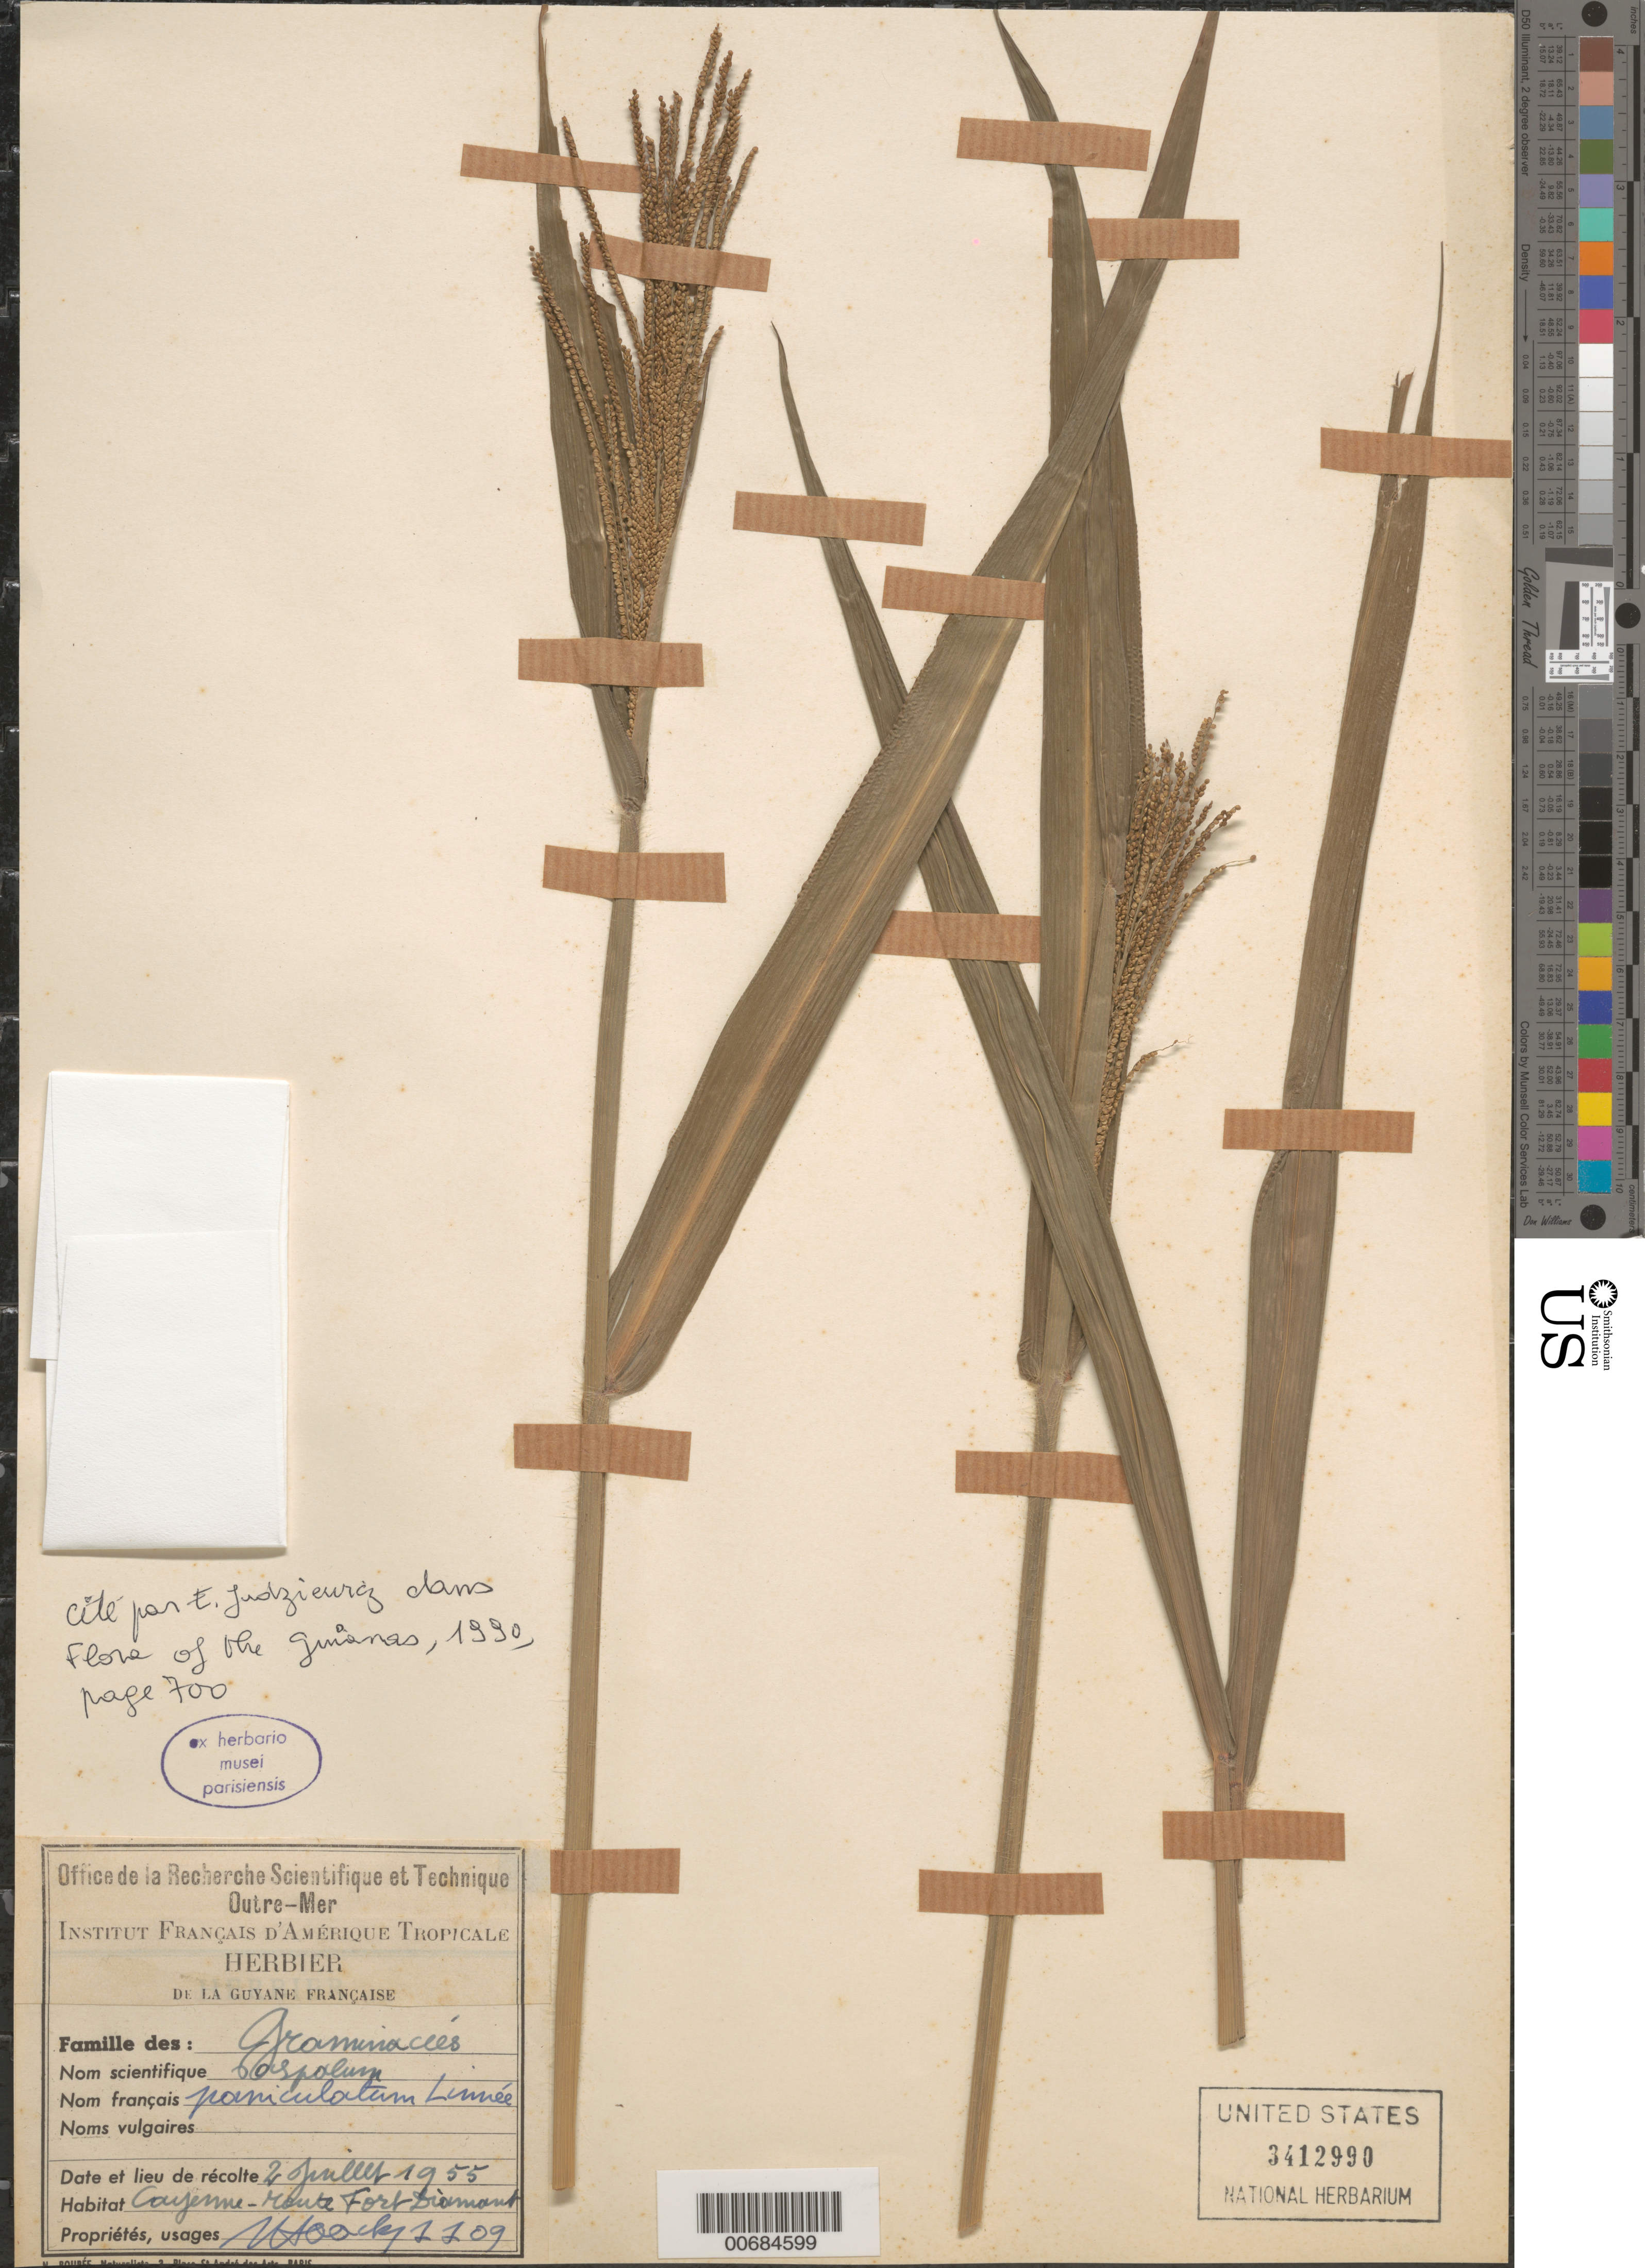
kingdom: Plantae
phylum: Tracheophyta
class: Liliopsida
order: Poales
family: Poaceae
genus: Paspalum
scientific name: Paspalum paniculatum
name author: L.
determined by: Judziewicz, E. J.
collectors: J. Hoock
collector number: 1109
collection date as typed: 2-Jul-55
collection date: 1955-07-02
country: French Guiana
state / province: Cayenne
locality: Cayenne, Route Fort Diamant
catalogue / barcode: US 3412990